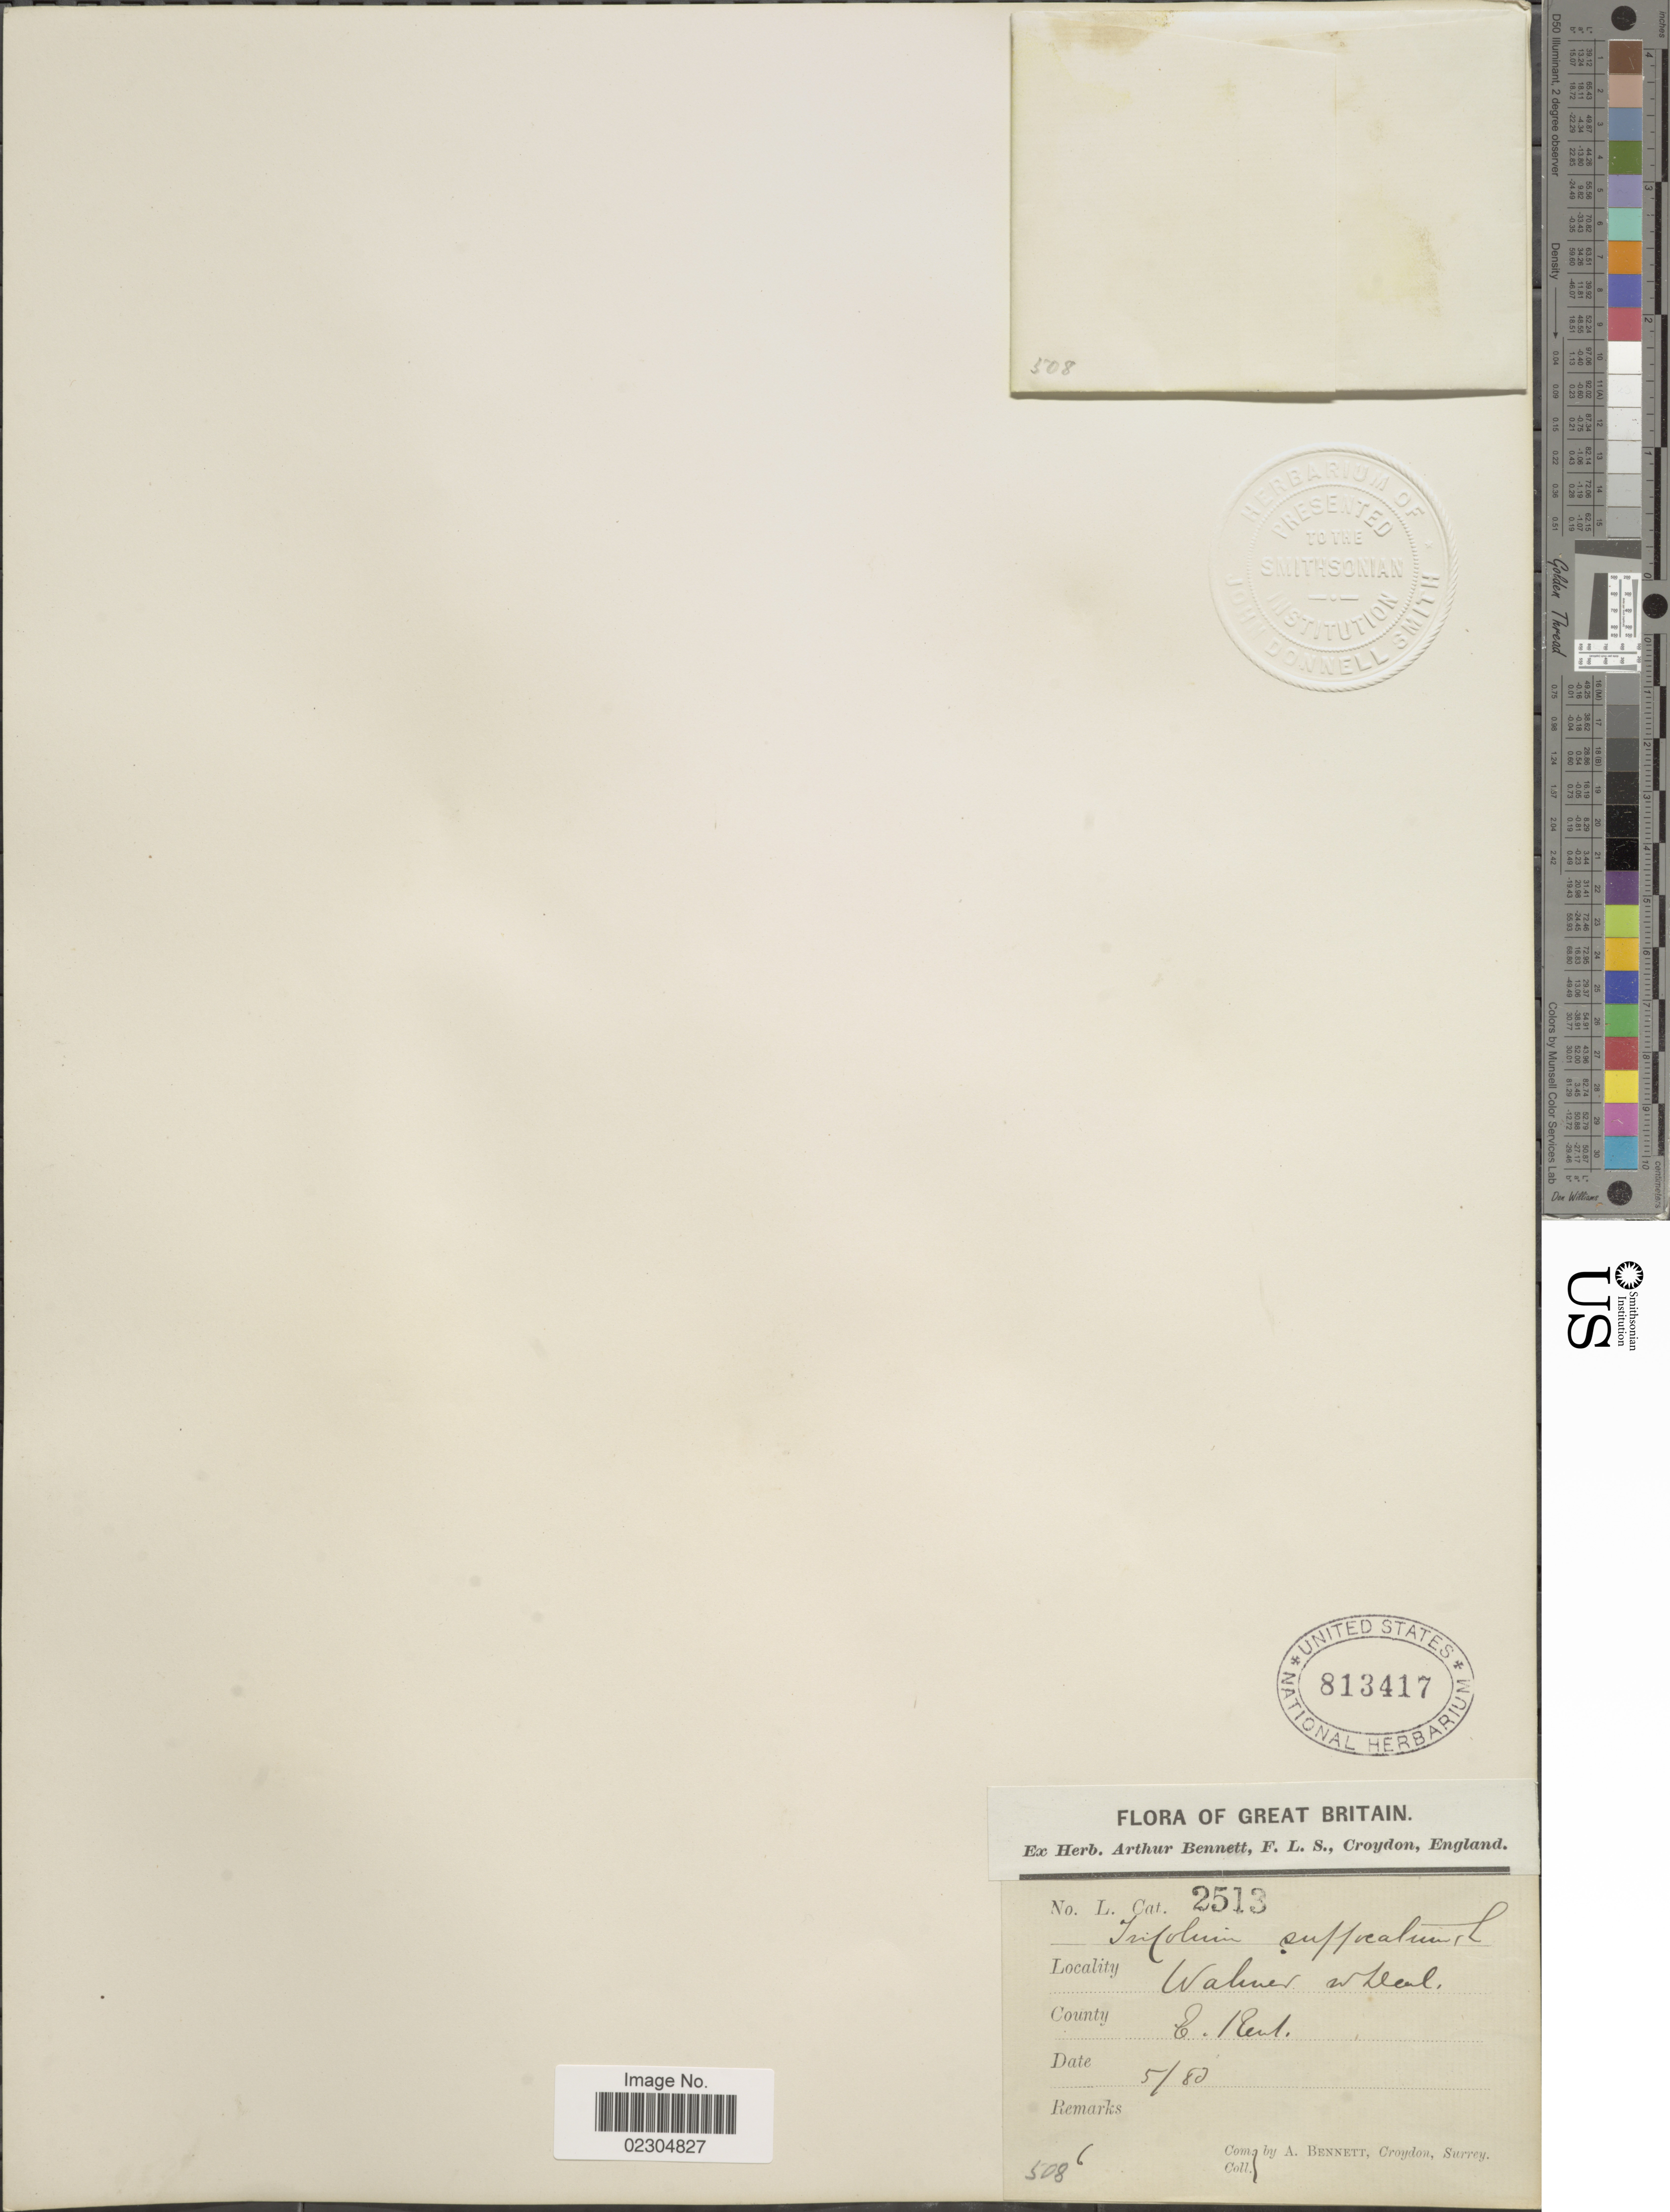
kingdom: Plantae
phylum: Tracheophyta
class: Magnoliopsida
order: Fabales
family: Fabaceae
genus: Trifolium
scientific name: Trifolium suffocatum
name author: L.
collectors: A. Bennett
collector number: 2513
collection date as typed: Transcribed d/m/y: /5/83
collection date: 1883-05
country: United Kingdom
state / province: England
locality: Great Britain. Walmer W. Deal. County E. Kent.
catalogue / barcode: US 813417